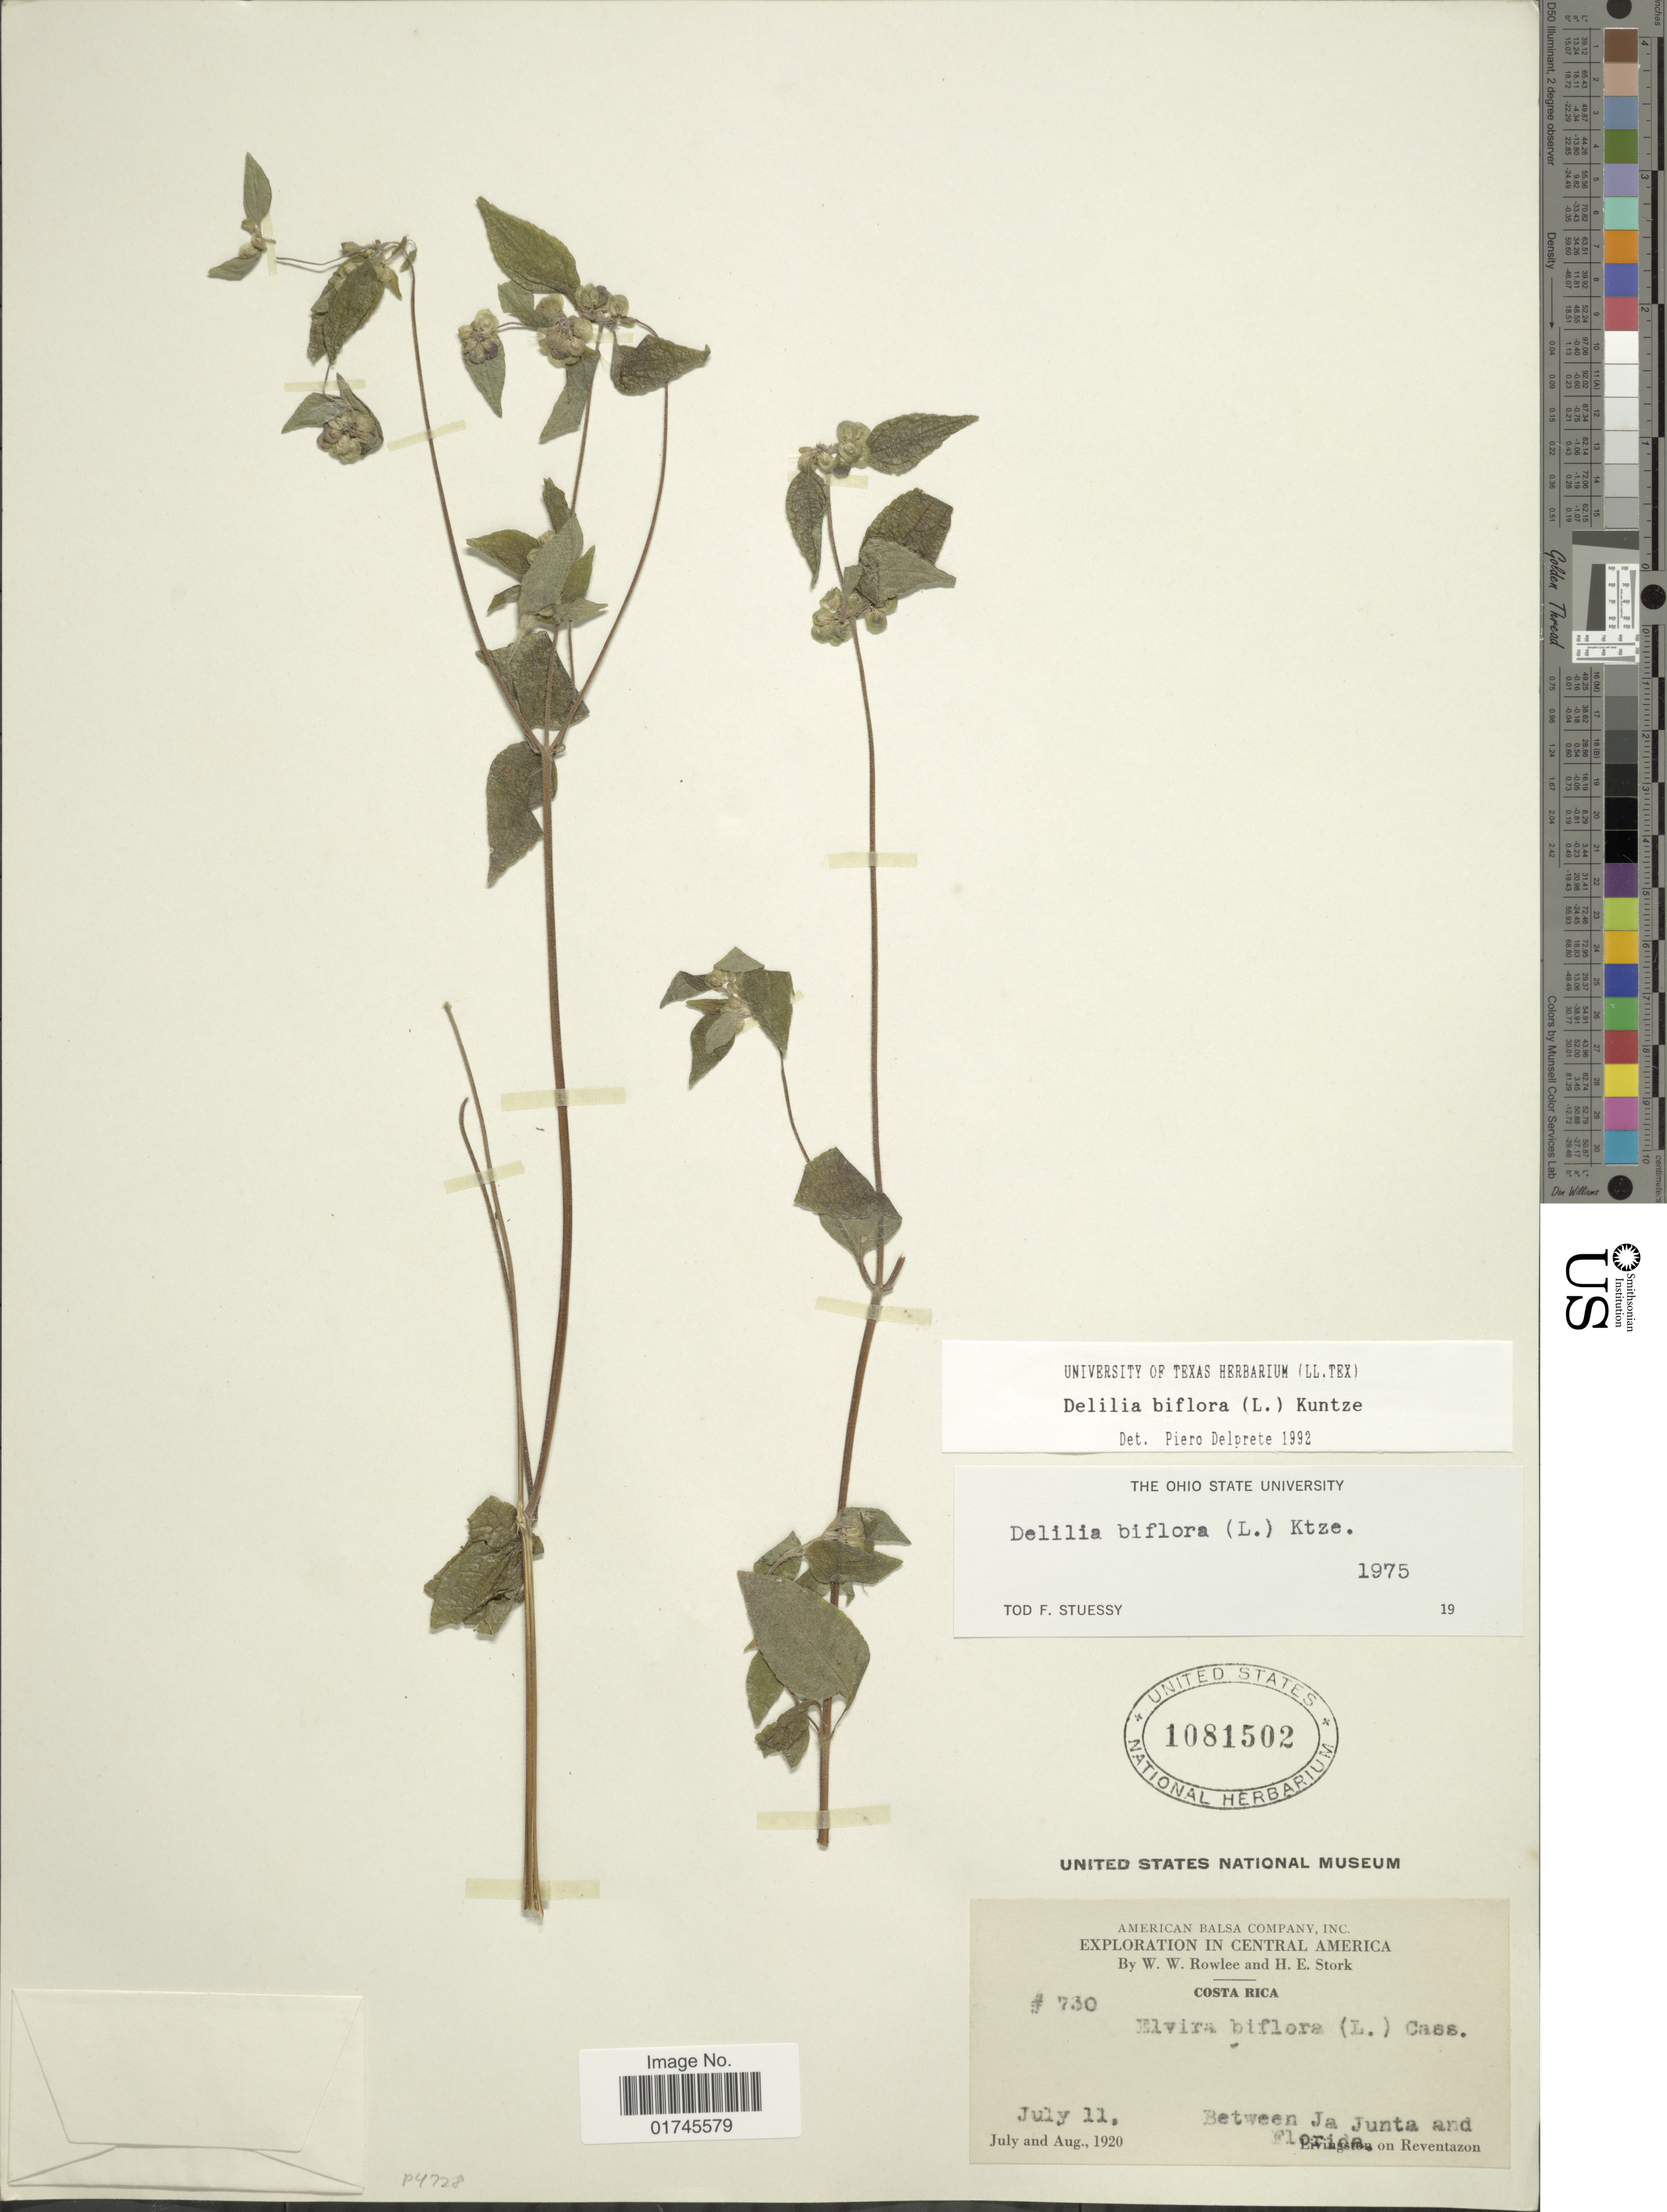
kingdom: Plantae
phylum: Tracheophyta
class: Magnoliopsida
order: Asterales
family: Asteraceae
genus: Delilia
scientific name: Delilia biflora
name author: (L.) Kuntze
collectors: W. W. Rowlee & H. E. Stork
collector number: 730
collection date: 1920-07-11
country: Costa Rica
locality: Between Ja Junta and Florida, on Reventazon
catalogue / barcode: US 1081502